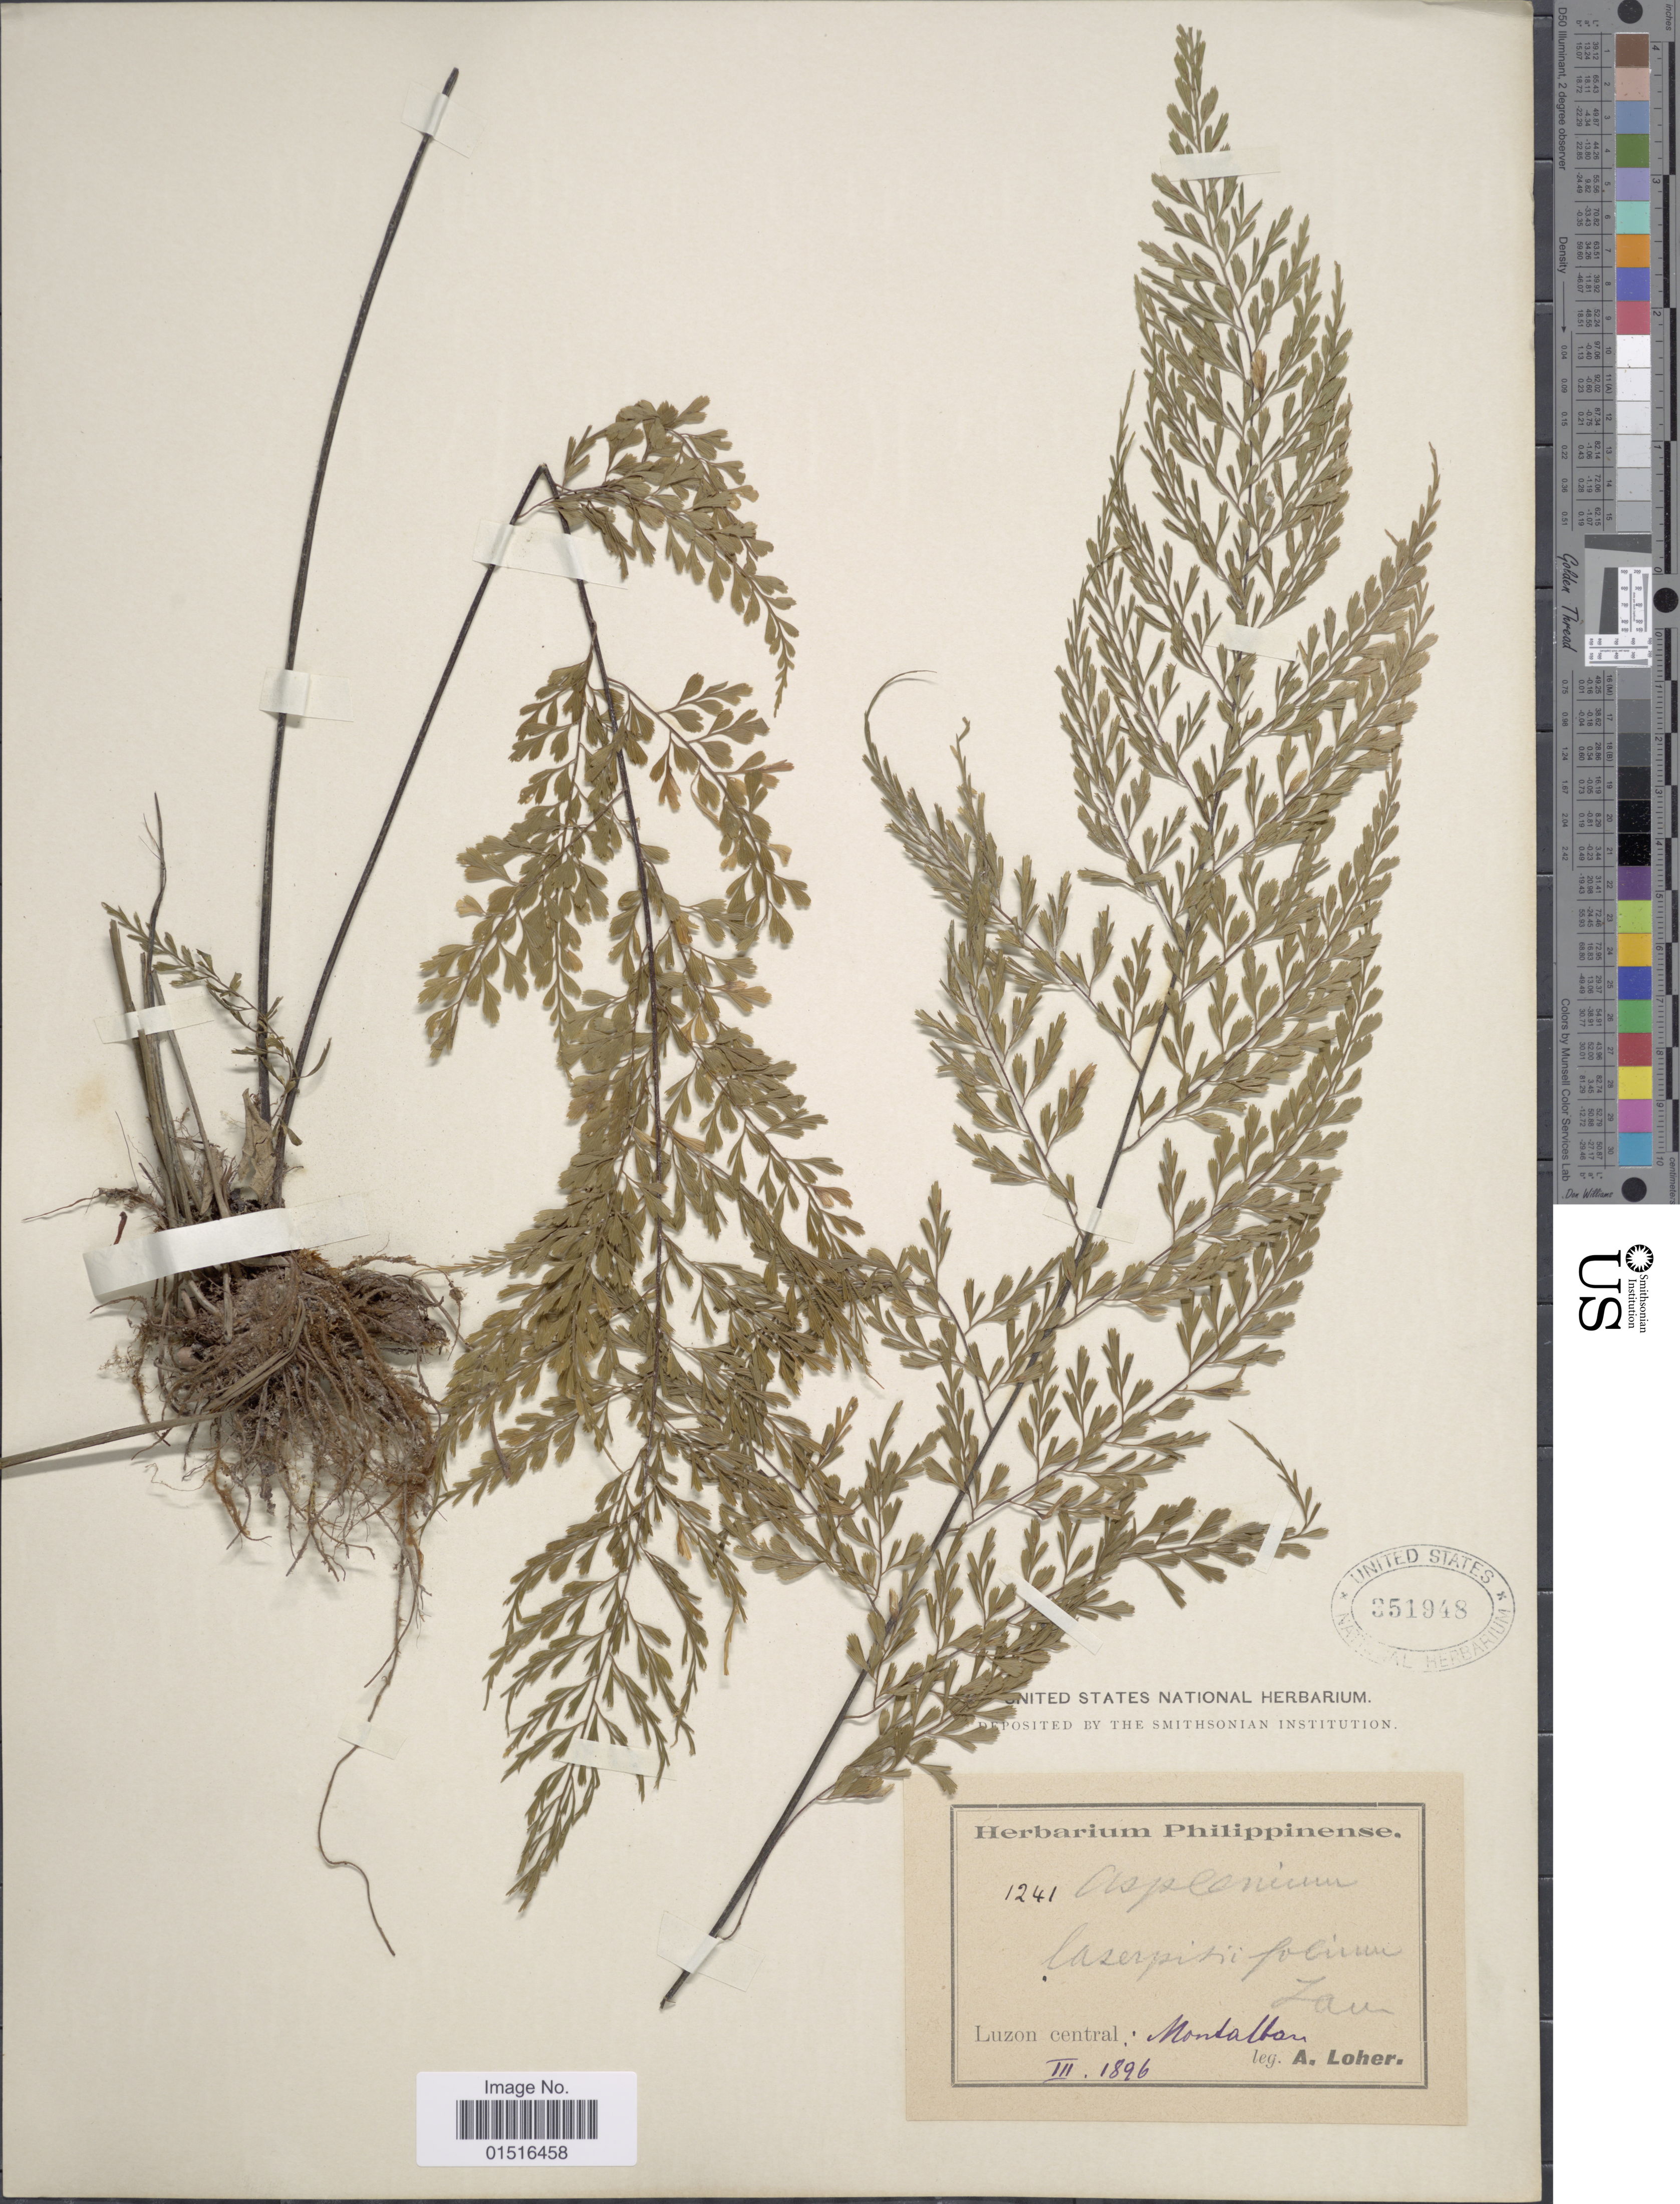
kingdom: Plantae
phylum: Tracheophyta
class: Polypodiopsida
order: Polypodiales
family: Aspleniaceae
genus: Asplenium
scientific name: Asplenium laserpitiifolium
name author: Lam.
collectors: A. Loher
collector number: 1241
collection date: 1896-03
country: Philippines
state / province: Central Luzon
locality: Philippinense, Luzon Central: Montalban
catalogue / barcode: US 351948